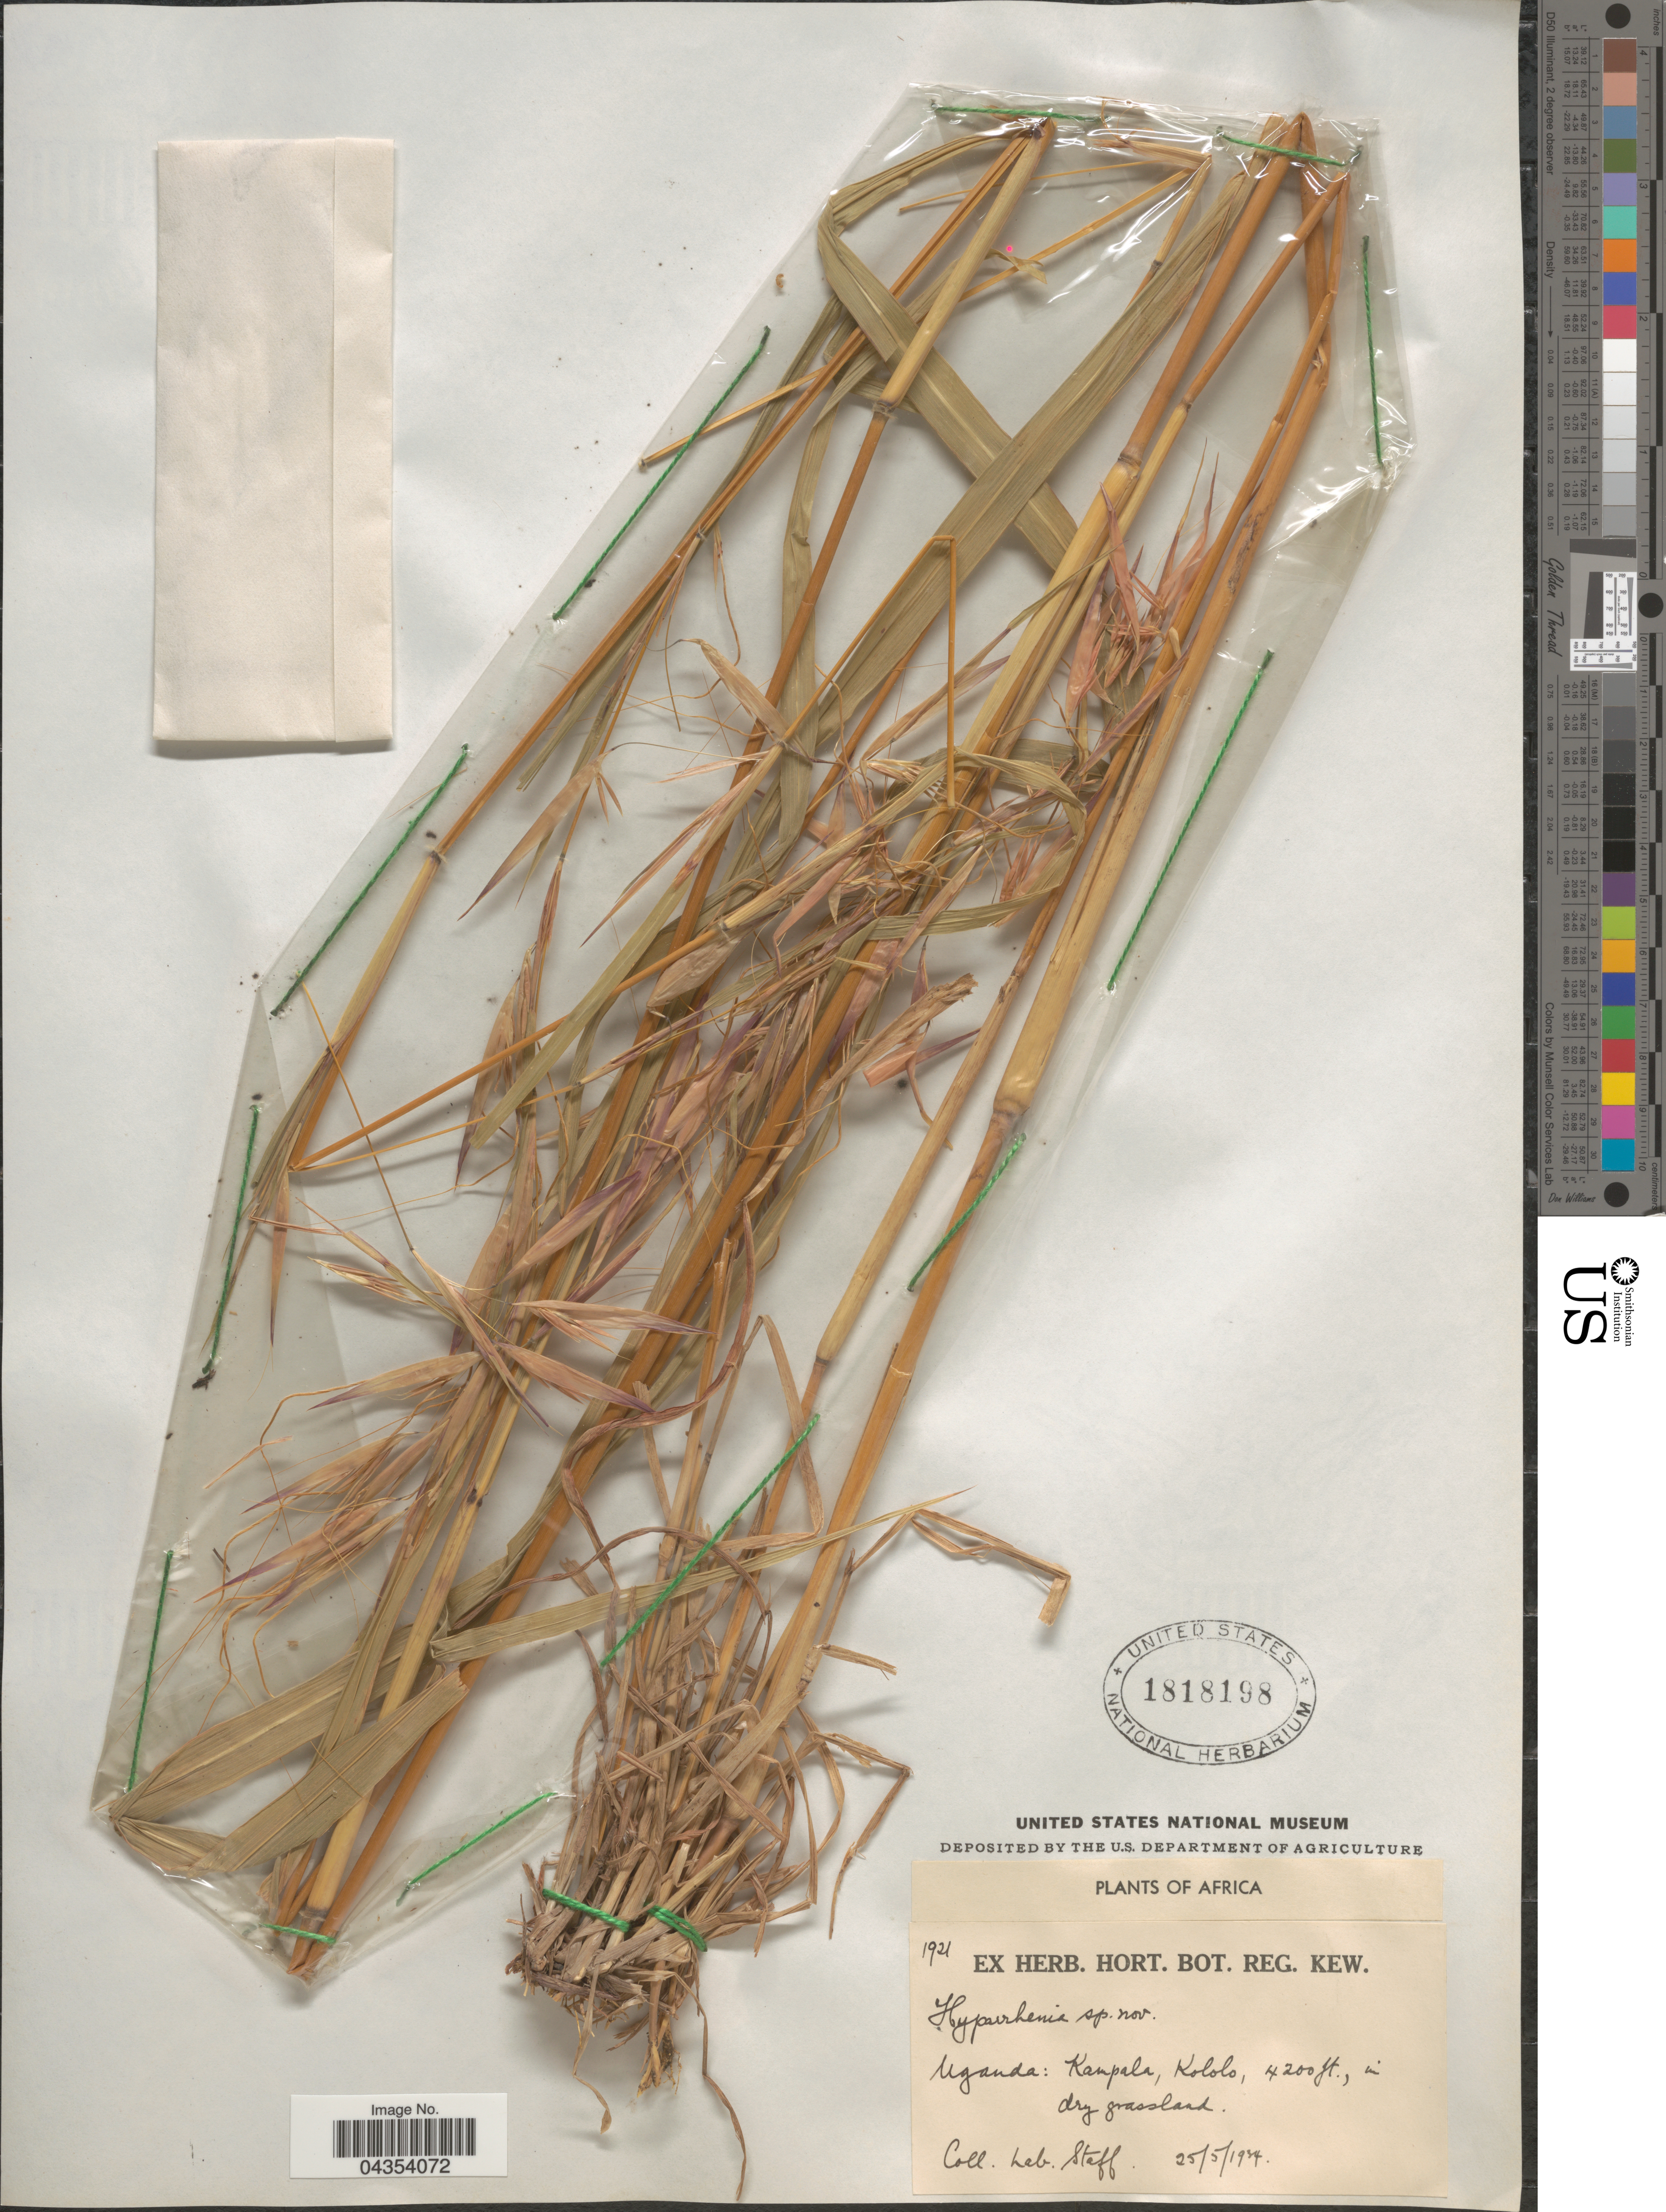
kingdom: Plantae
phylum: Tracheophyta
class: Liliopsida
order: Poales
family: Poaceae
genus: Hyparrhenia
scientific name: Hyparrhenia sp.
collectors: Lab. Staff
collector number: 1921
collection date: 1934-05-25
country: Uganda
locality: Kampala, Kololo.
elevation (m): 1280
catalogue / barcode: US 1818198